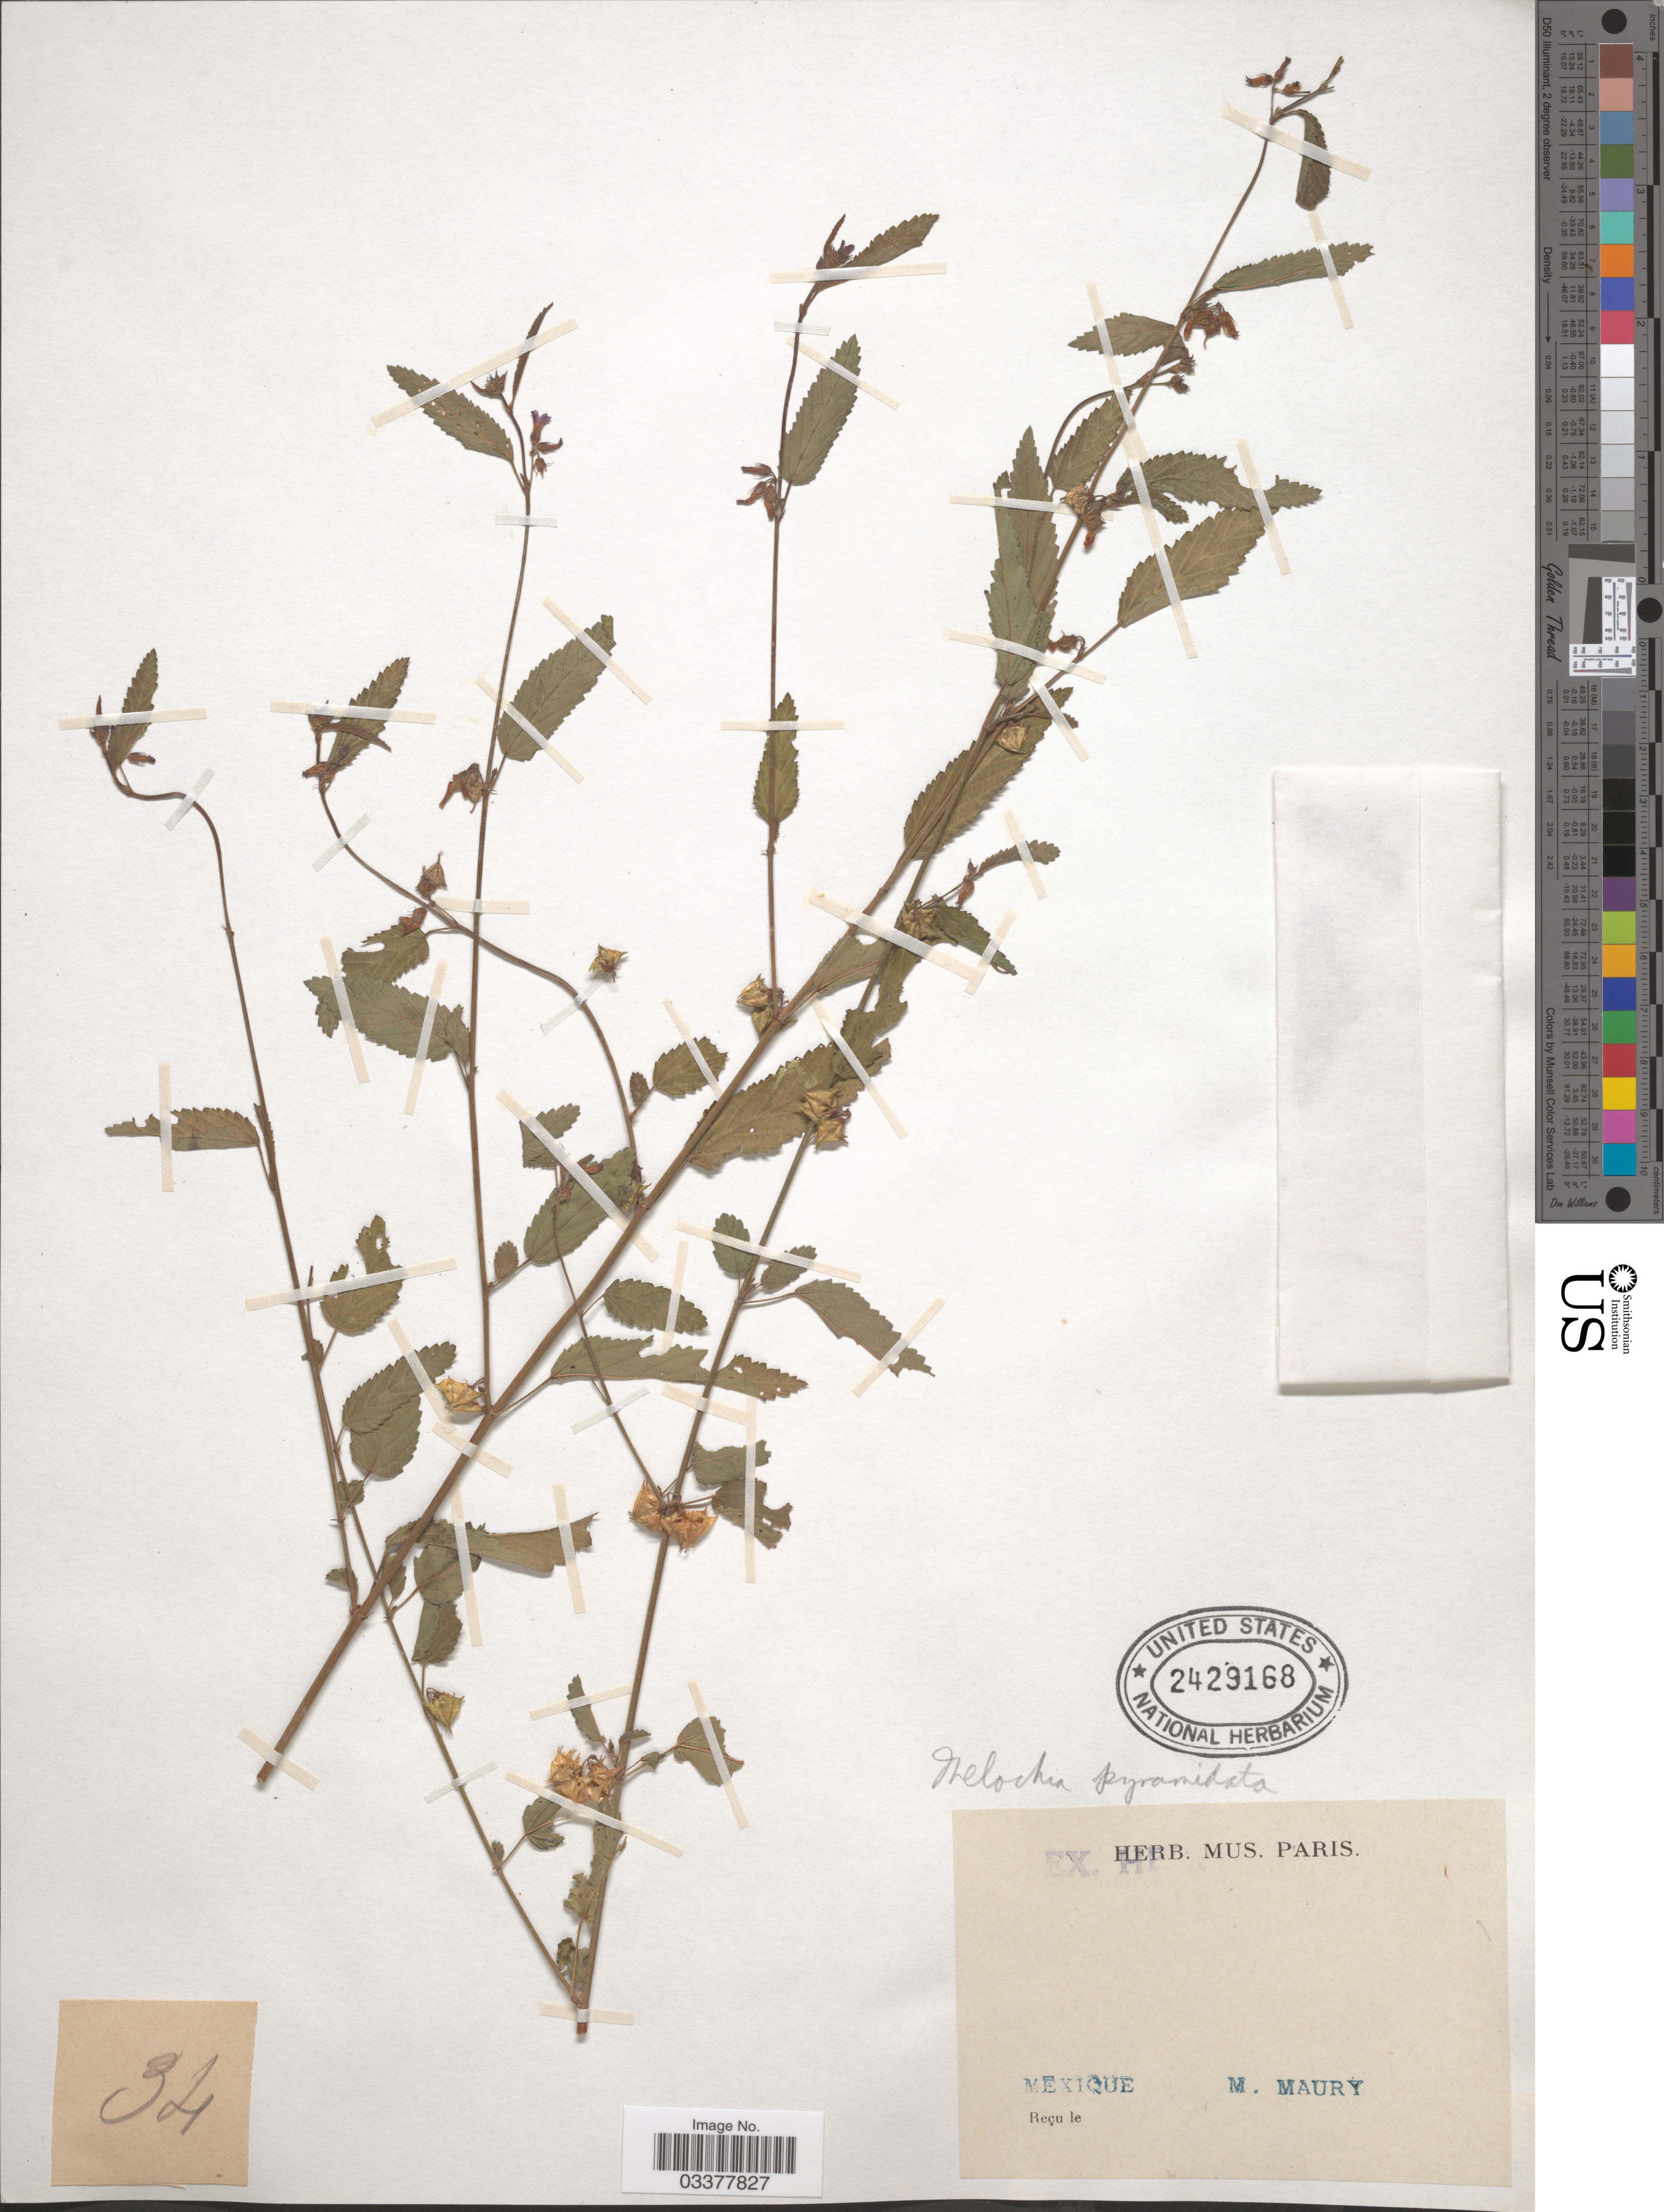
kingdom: Plantae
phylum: Tracheophyta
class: Magnoliopsida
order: Malvales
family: Malvaceae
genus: Melochia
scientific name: Melochia pyramidata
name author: L.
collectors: Maury, M.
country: Mexico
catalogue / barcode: US 2429168